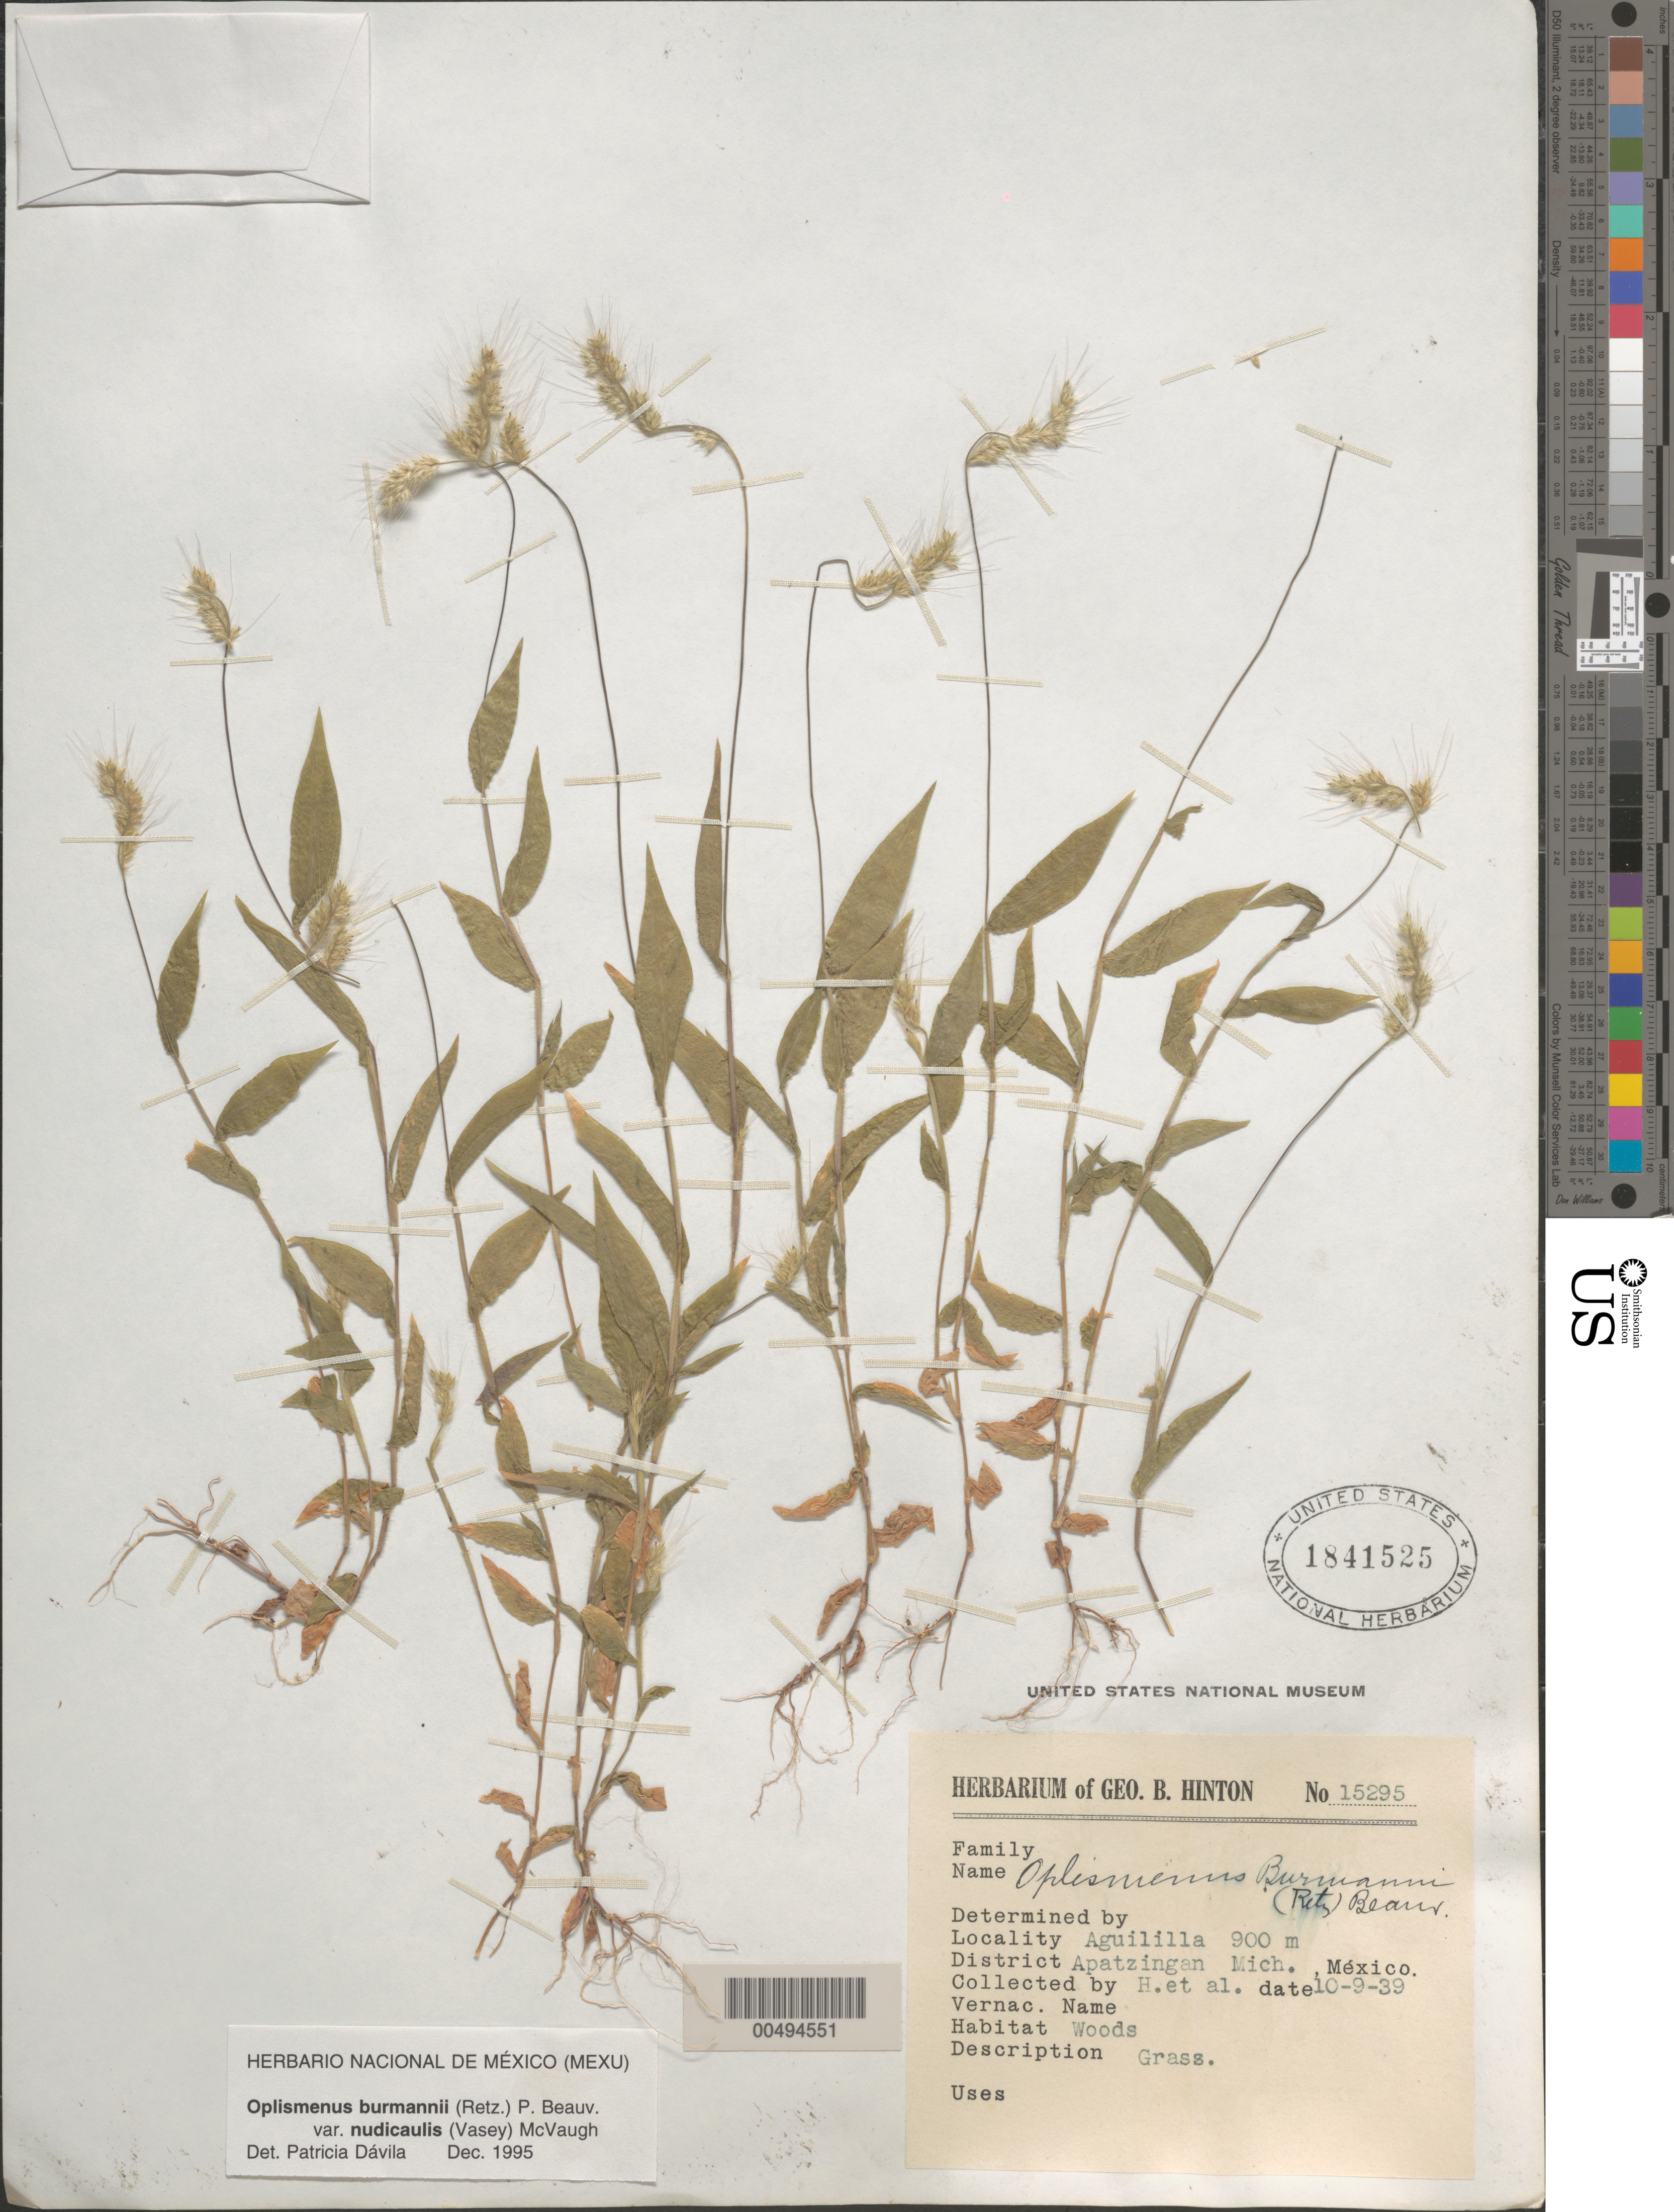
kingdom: Plantae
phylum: Tracheophyta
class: Liliopsida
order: Poales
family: Poaceae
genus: Oplismenus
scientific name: Oplismenus burmannii var. nudicaulis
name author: (Vasey) McVaugh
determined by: Dávila, P. D.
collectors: G. B. Hinton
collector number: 15295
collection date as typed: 10 Sep 1939 to 9 Oct 1939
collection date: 1939-09-10/1939-10-09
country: Mexico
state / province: Michoacán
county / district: Apatzingan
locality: Aguililla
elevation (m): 900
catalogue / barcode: US 1841525